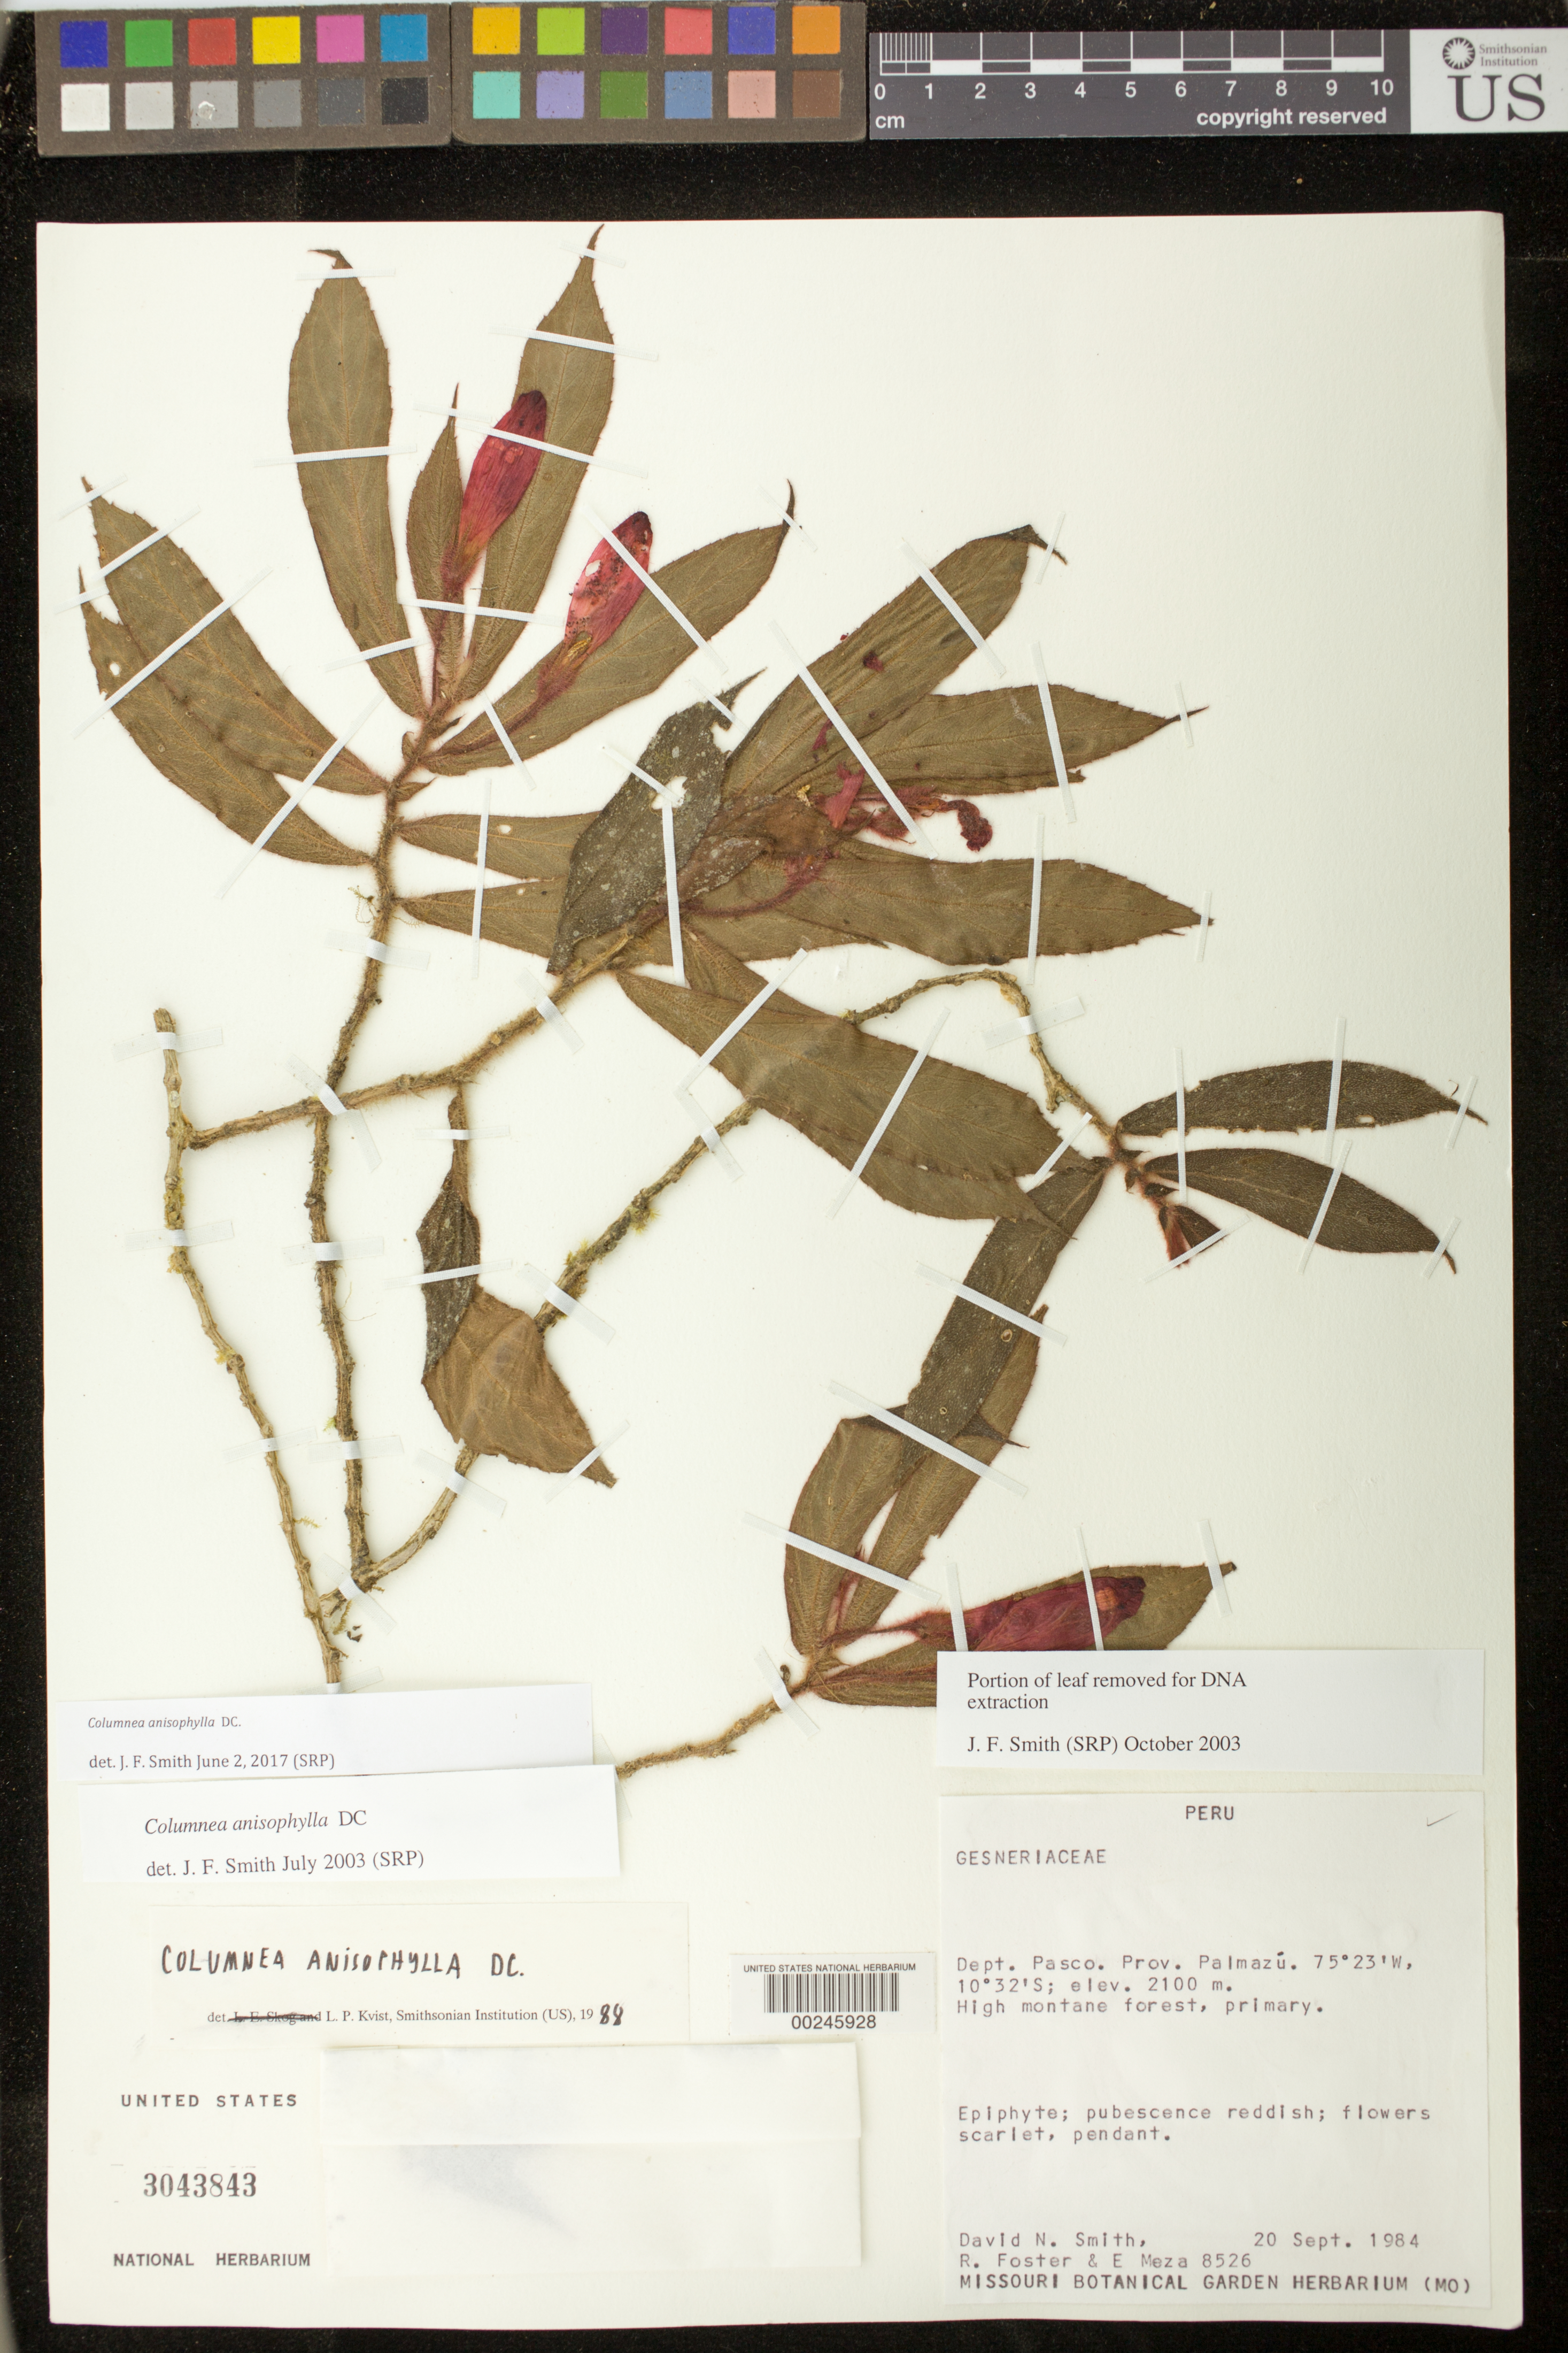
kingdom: Plantae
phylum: Tracheophyta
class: Magnoliopsida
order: Lamiales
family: Gesneriaceae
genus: Columnea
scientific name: Columnea anisophylla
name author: DC.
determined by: Smith, J. F.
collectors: D. Smith, R. Foster & E. Meza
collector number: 8526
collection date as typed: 20 Sep 1984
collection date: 1984-09-20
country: Peru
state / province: Pasco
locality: Palmazu Pov.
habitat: High montane forest, primary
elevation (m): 2100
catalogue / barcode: US 3043843